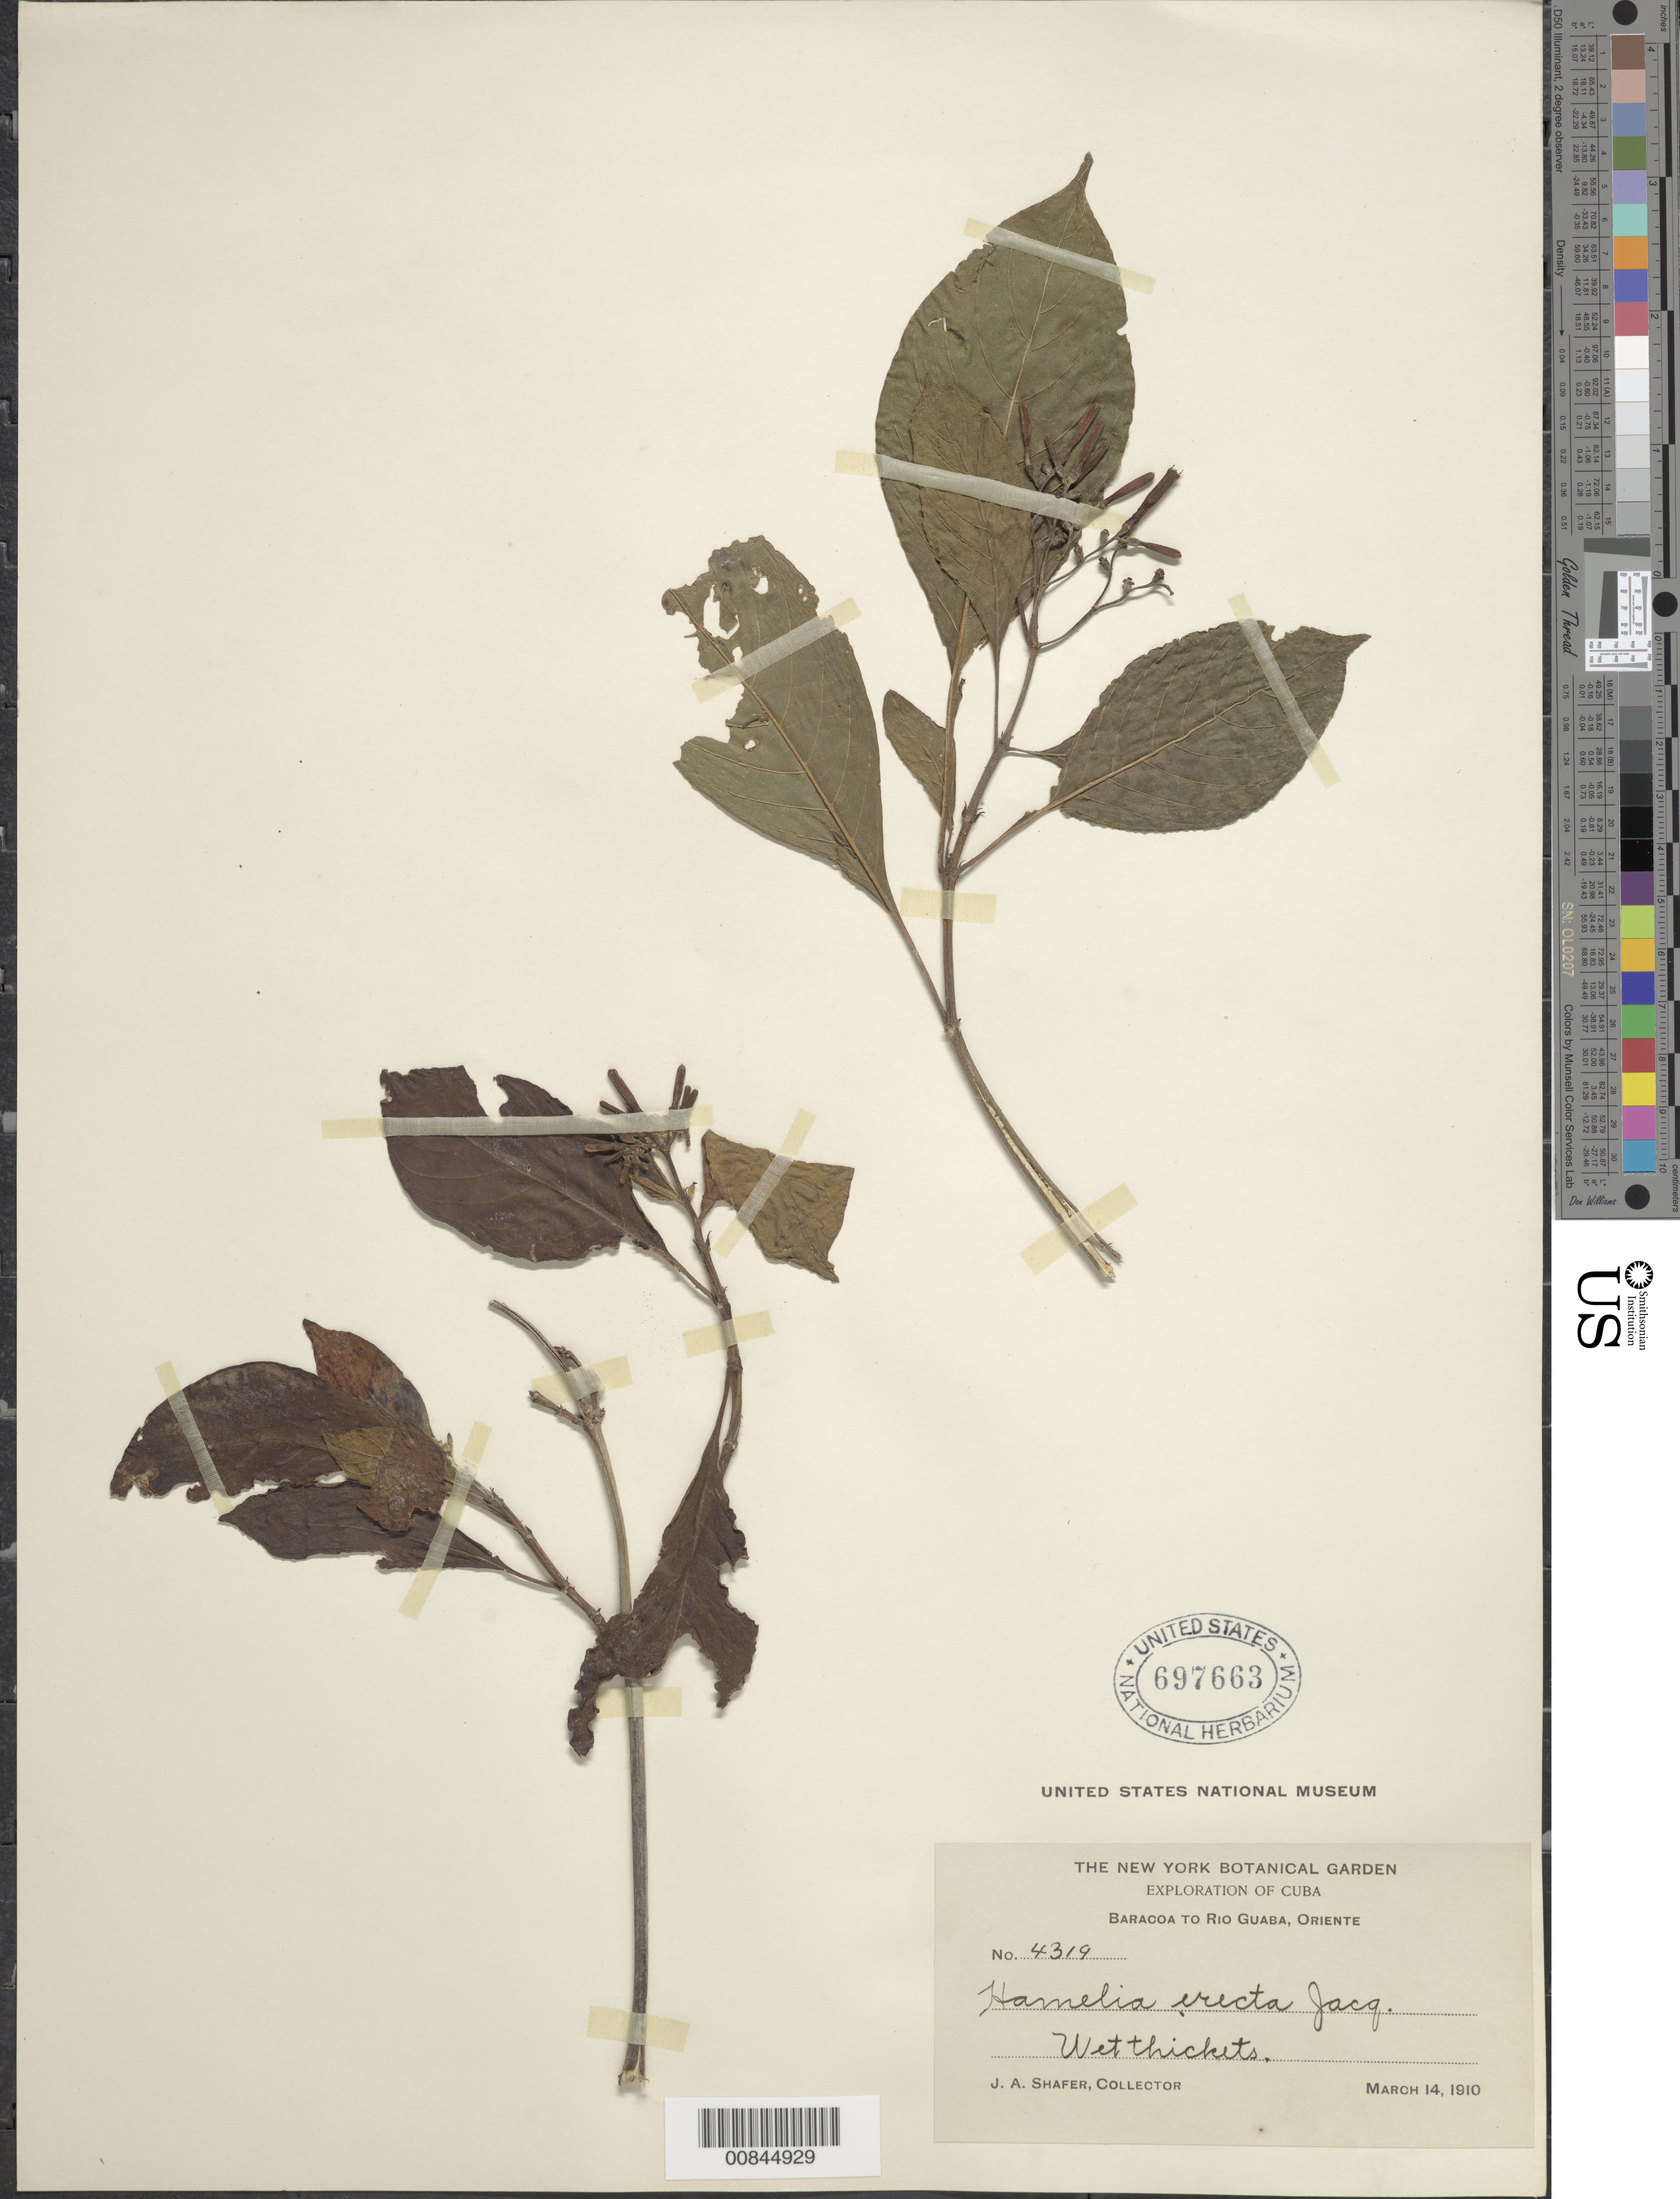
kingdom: Plantae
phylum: Tracheophyta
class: Magnoliopsida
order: Gentianales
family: Rubiaceae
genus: Hamelia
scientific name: Hamelia patens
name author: Jacq.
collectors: J. A. Shafer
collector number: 4319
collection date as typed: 14 Mar 1910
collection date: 1910-03-14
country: Cuba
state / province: Oriente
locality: Baracoa to Rio Guaba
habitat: Wet thickets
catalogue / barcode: US 697663